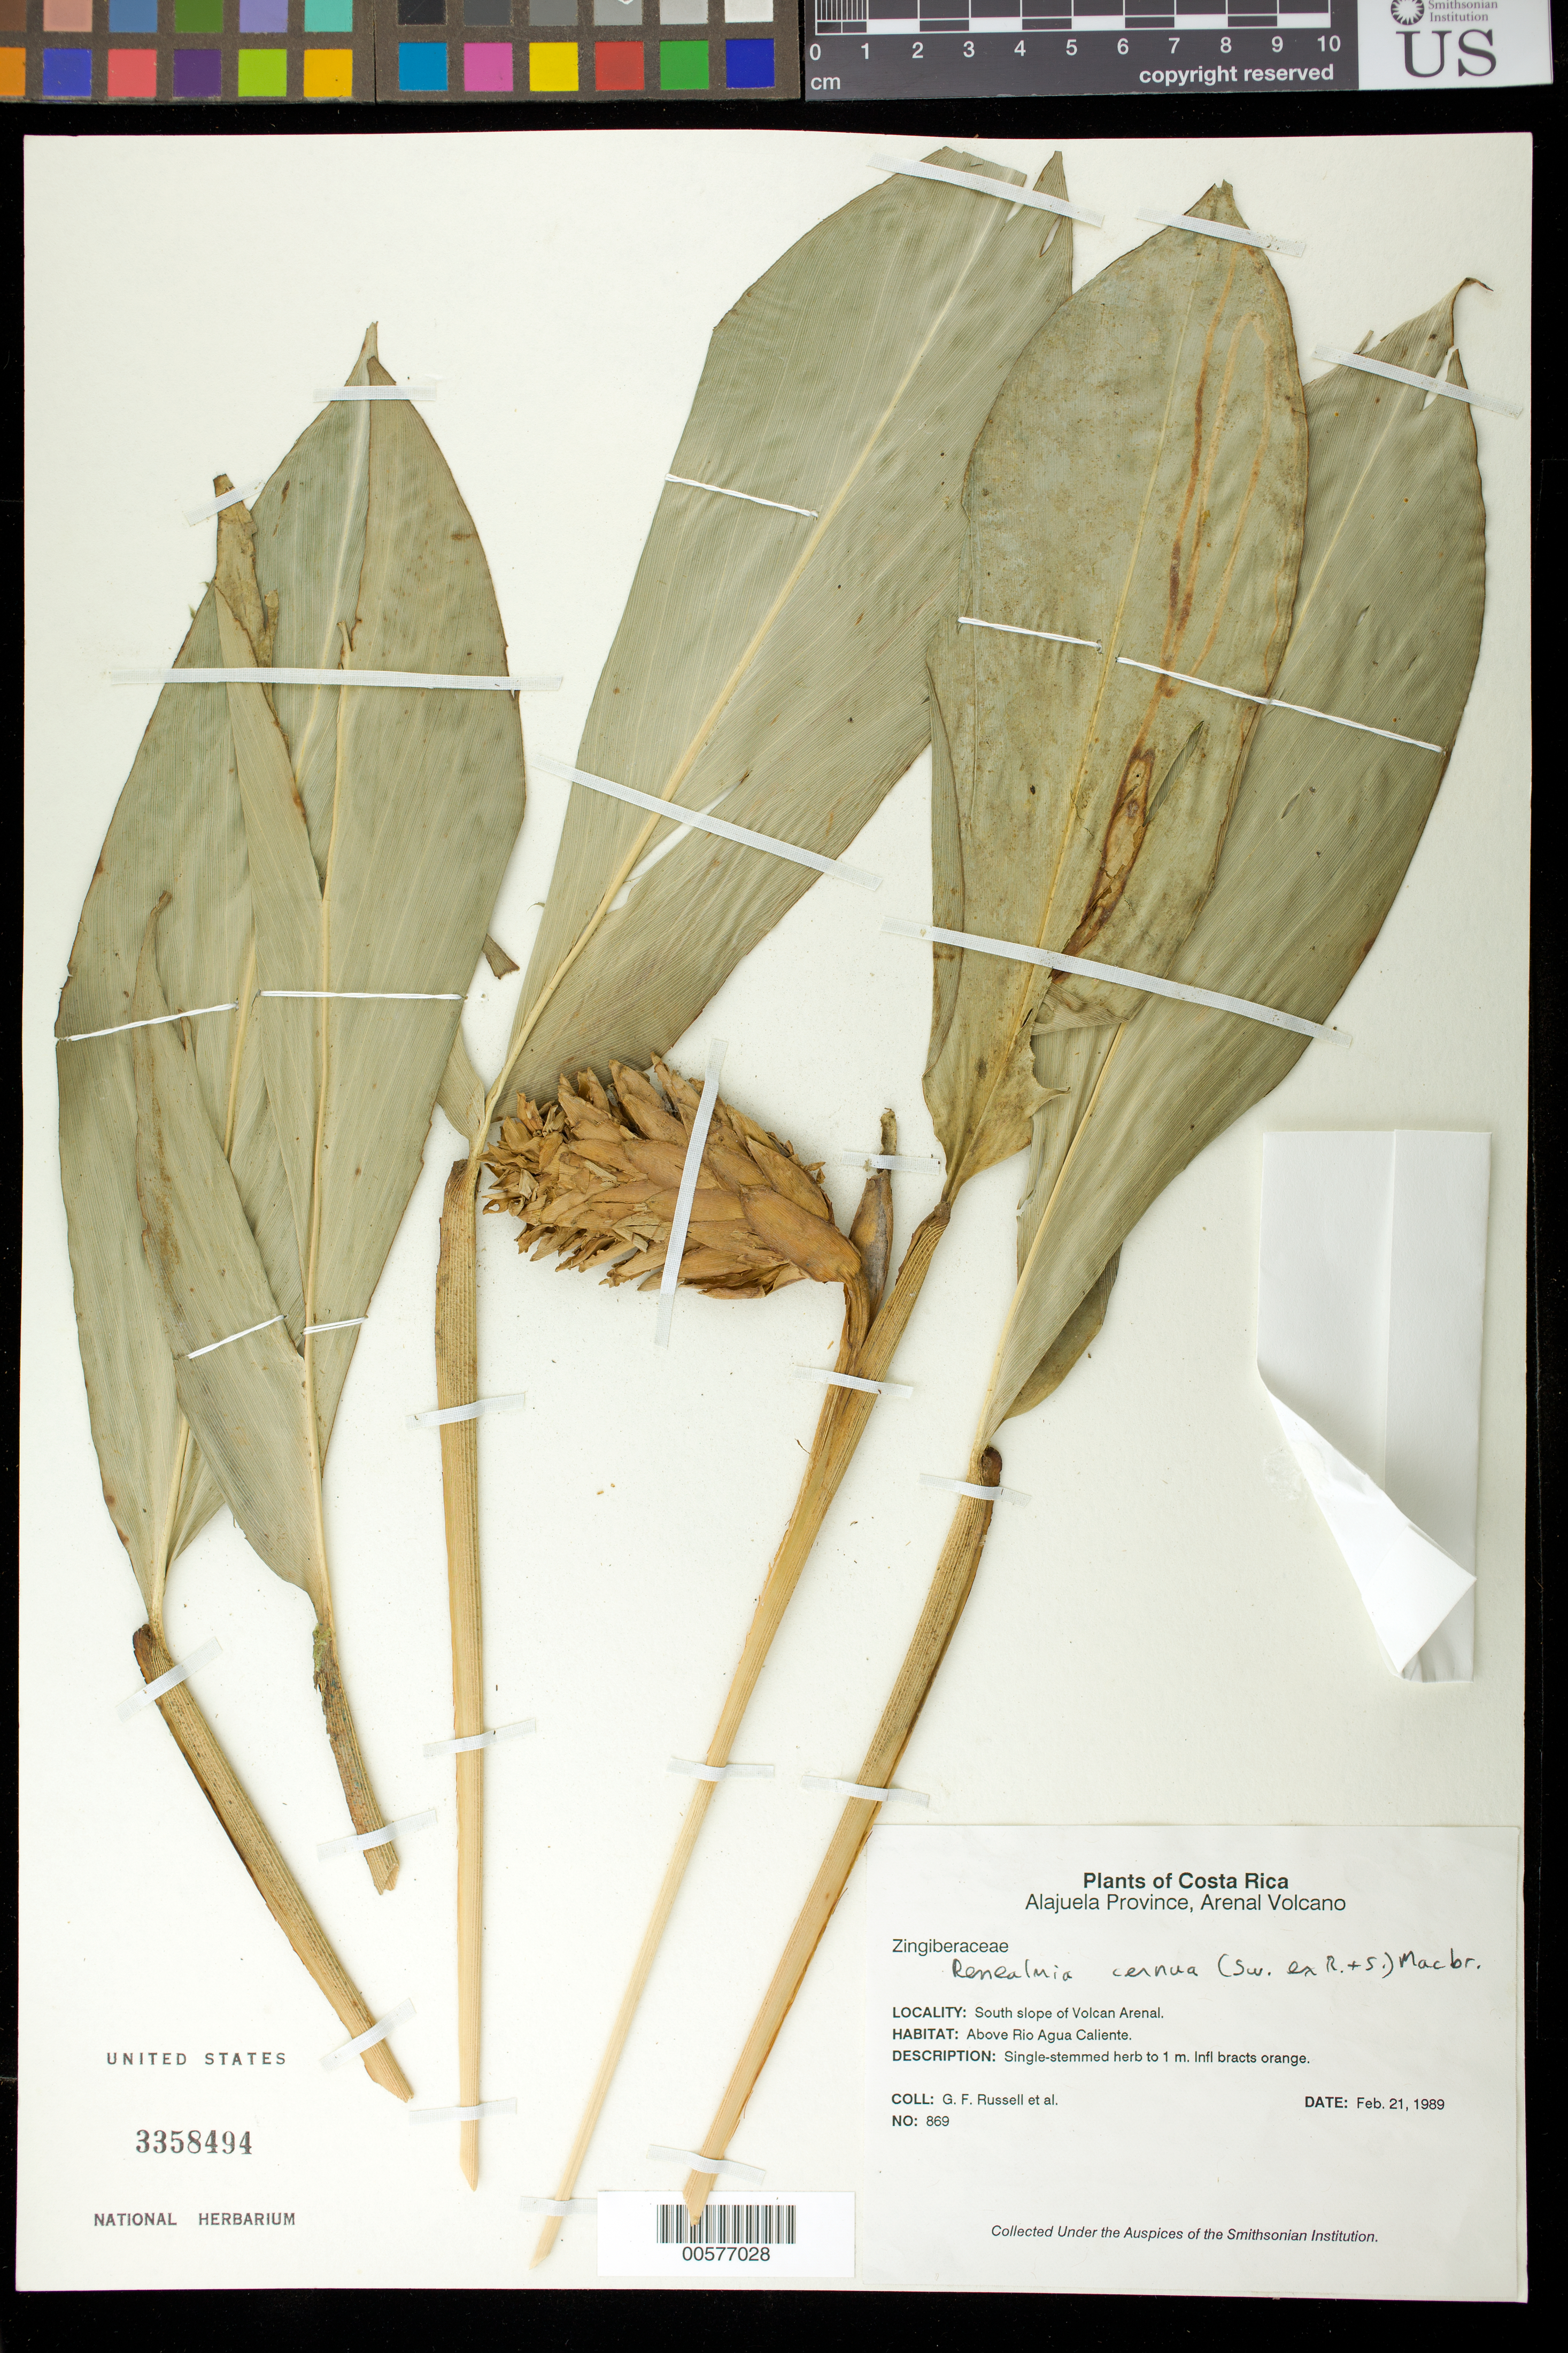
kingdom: Plantae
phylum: Tracheophyta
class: Liliopsida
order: Zingiberales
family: Zingiberaceae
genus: Renealmia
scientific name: Renealmia cernua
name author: (Sw. ex Roem. & Schult.) J.F. Macbr.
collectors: G. Russell & et al.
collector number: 869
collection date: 1989-02-21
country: Costa Rica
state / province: Alajuela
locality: South slope of Volcan Arenal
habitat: Above Rio Aguz Caliente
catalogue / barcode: US 3358494